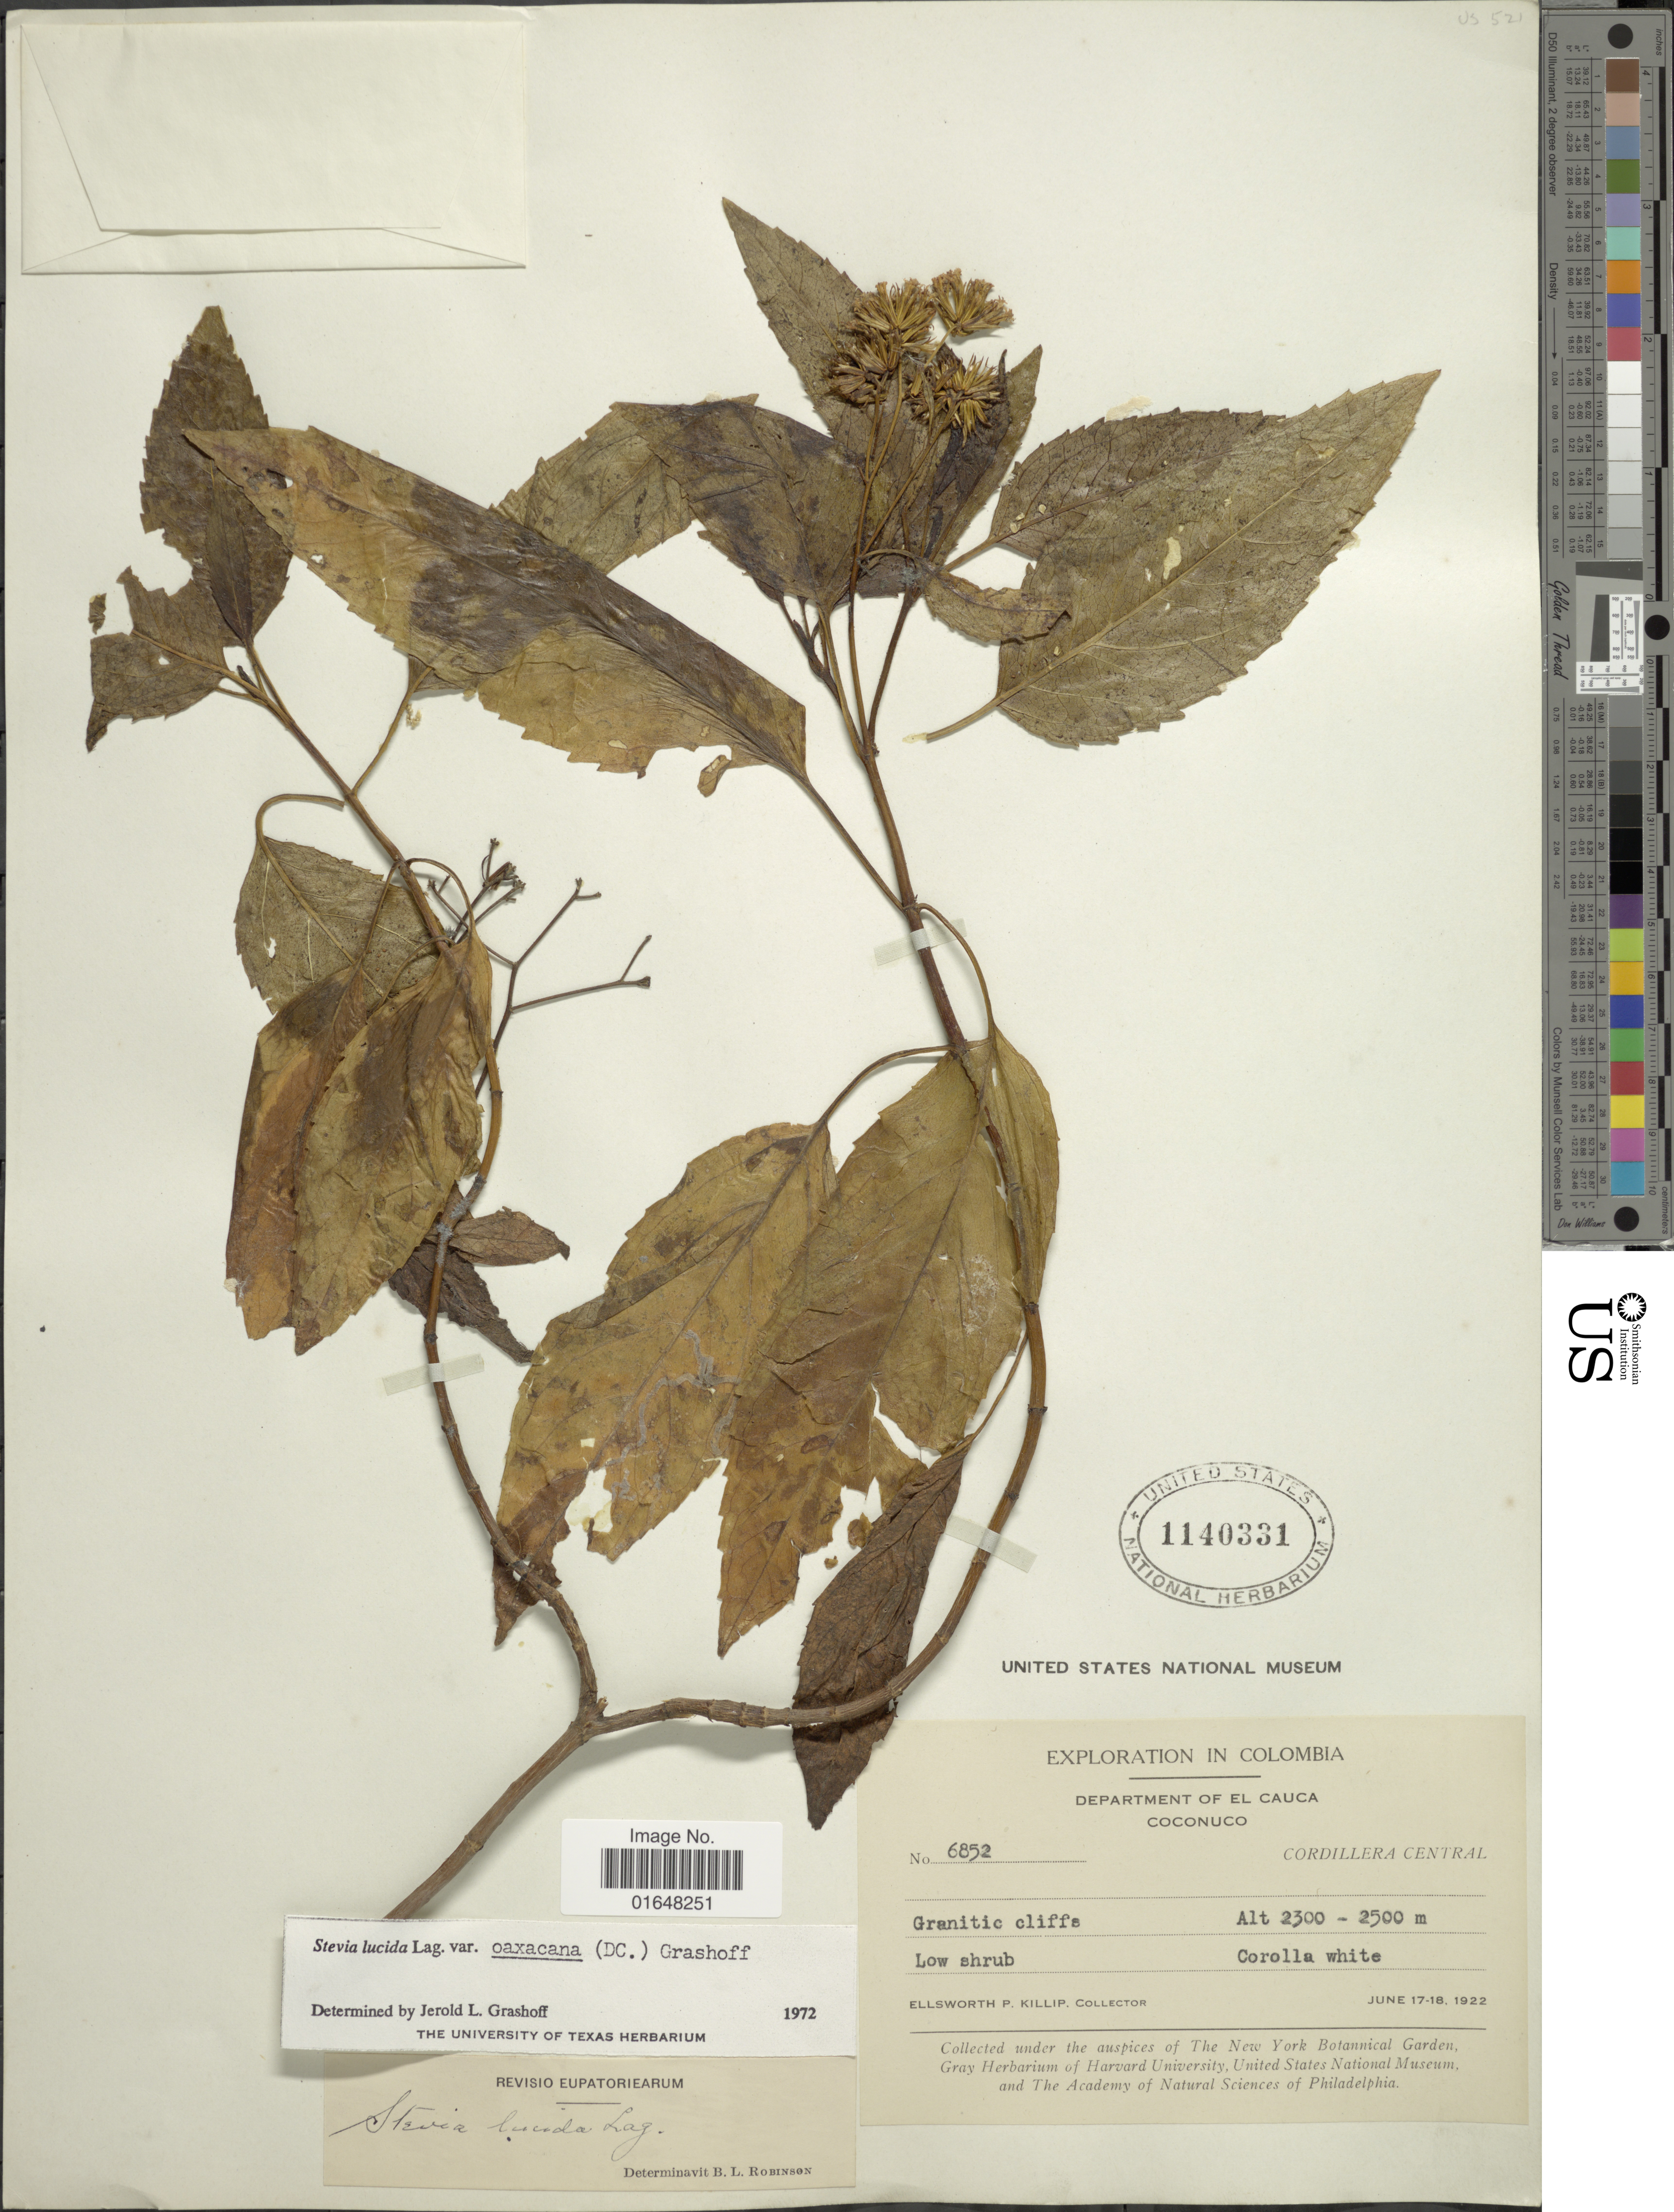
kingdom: Plantae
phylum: Tracheophyta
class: Magnoliopsida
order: Asterales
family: Asteraceae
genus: Stevia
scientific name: Stevia lucida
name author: Lag.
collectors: E. P. Killip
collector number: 6852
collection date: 1922-06-17/1922-06-18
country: Colombia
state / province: Cauca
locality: Coconuco, Cordillera Central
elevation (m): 2300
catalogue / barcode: US 1140331